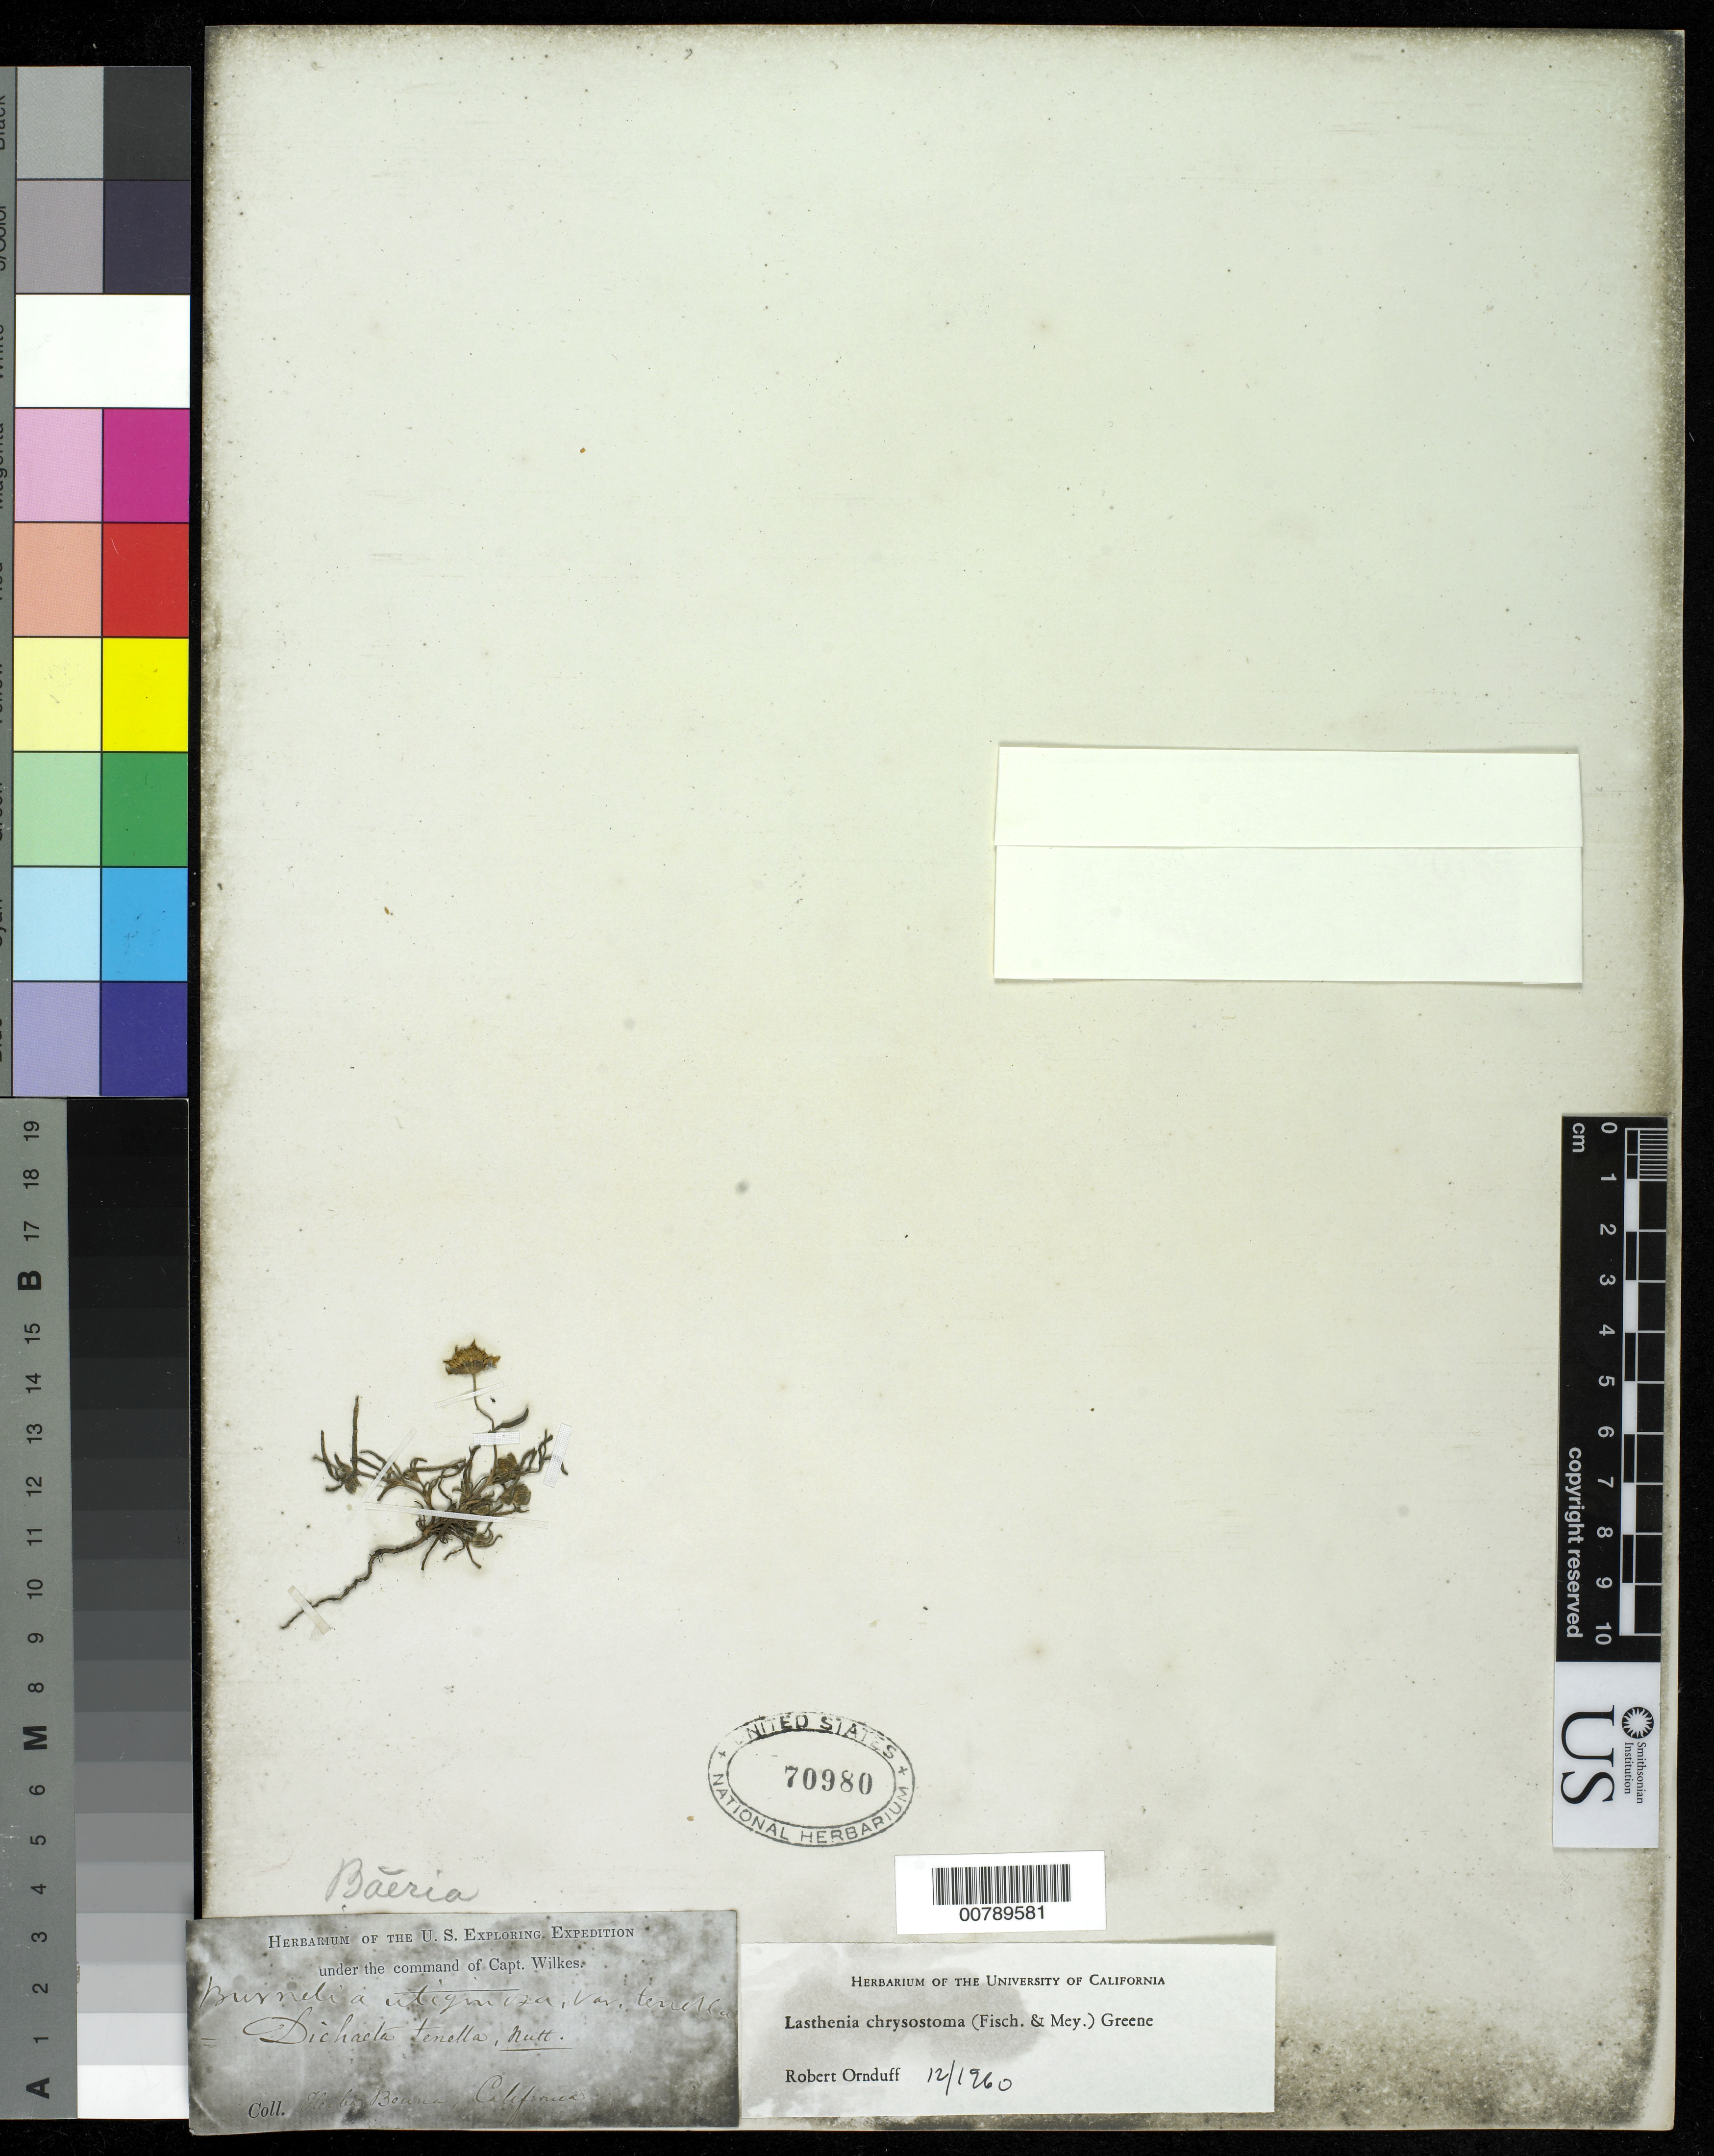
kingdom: Plantae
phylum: Tracheophyta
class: Magnoliopsida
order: Asterales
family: Asteraceae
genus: Lasthenia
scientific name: Lasthenia chrysostoma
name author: (Fisch. & C.A. Mey.) Greene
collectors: Wilkes Explor. Exped.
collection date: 1838/1842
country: United States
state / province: California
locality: Yerba Buena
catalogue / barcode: US 70980